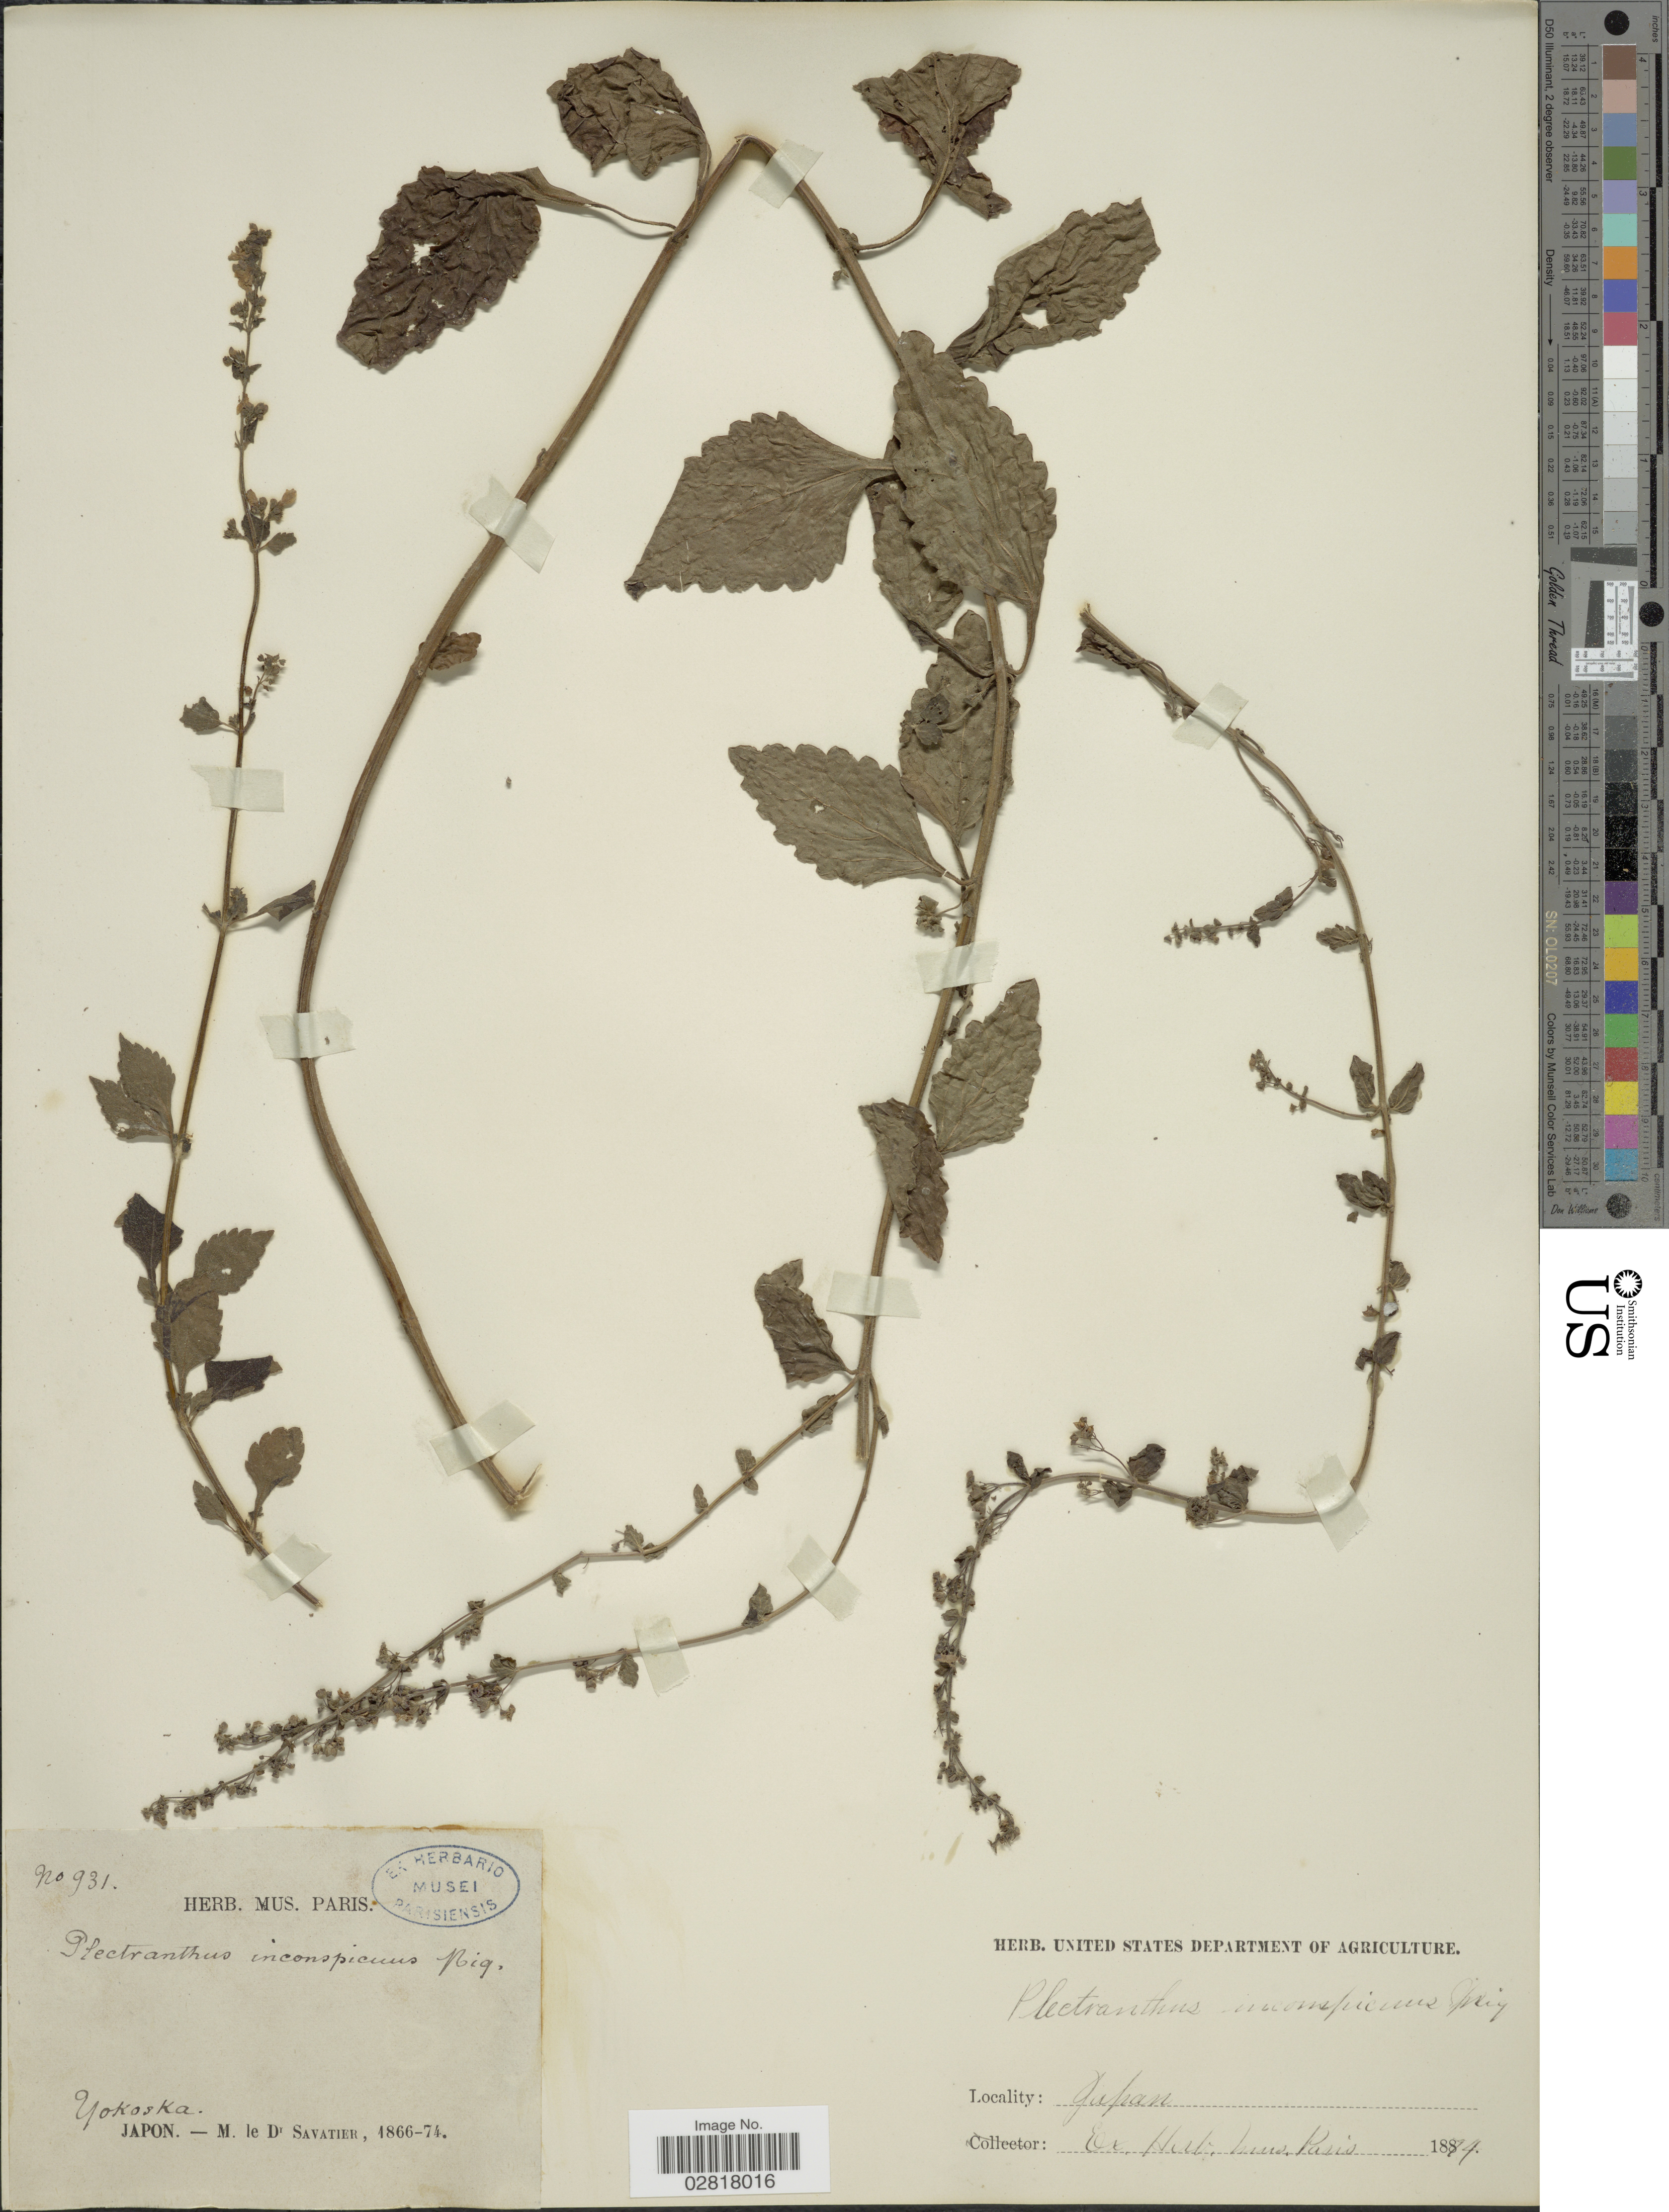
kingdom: Plantae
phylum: Tracheophyta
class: Magnoliopsida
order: Lamiales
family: Lamiaceae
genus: Plectranthus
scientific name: Plectranthus inconspicuus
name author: Miq.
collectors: Savatier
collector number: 931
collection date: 1866/1874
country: Japan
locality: Yokoska.